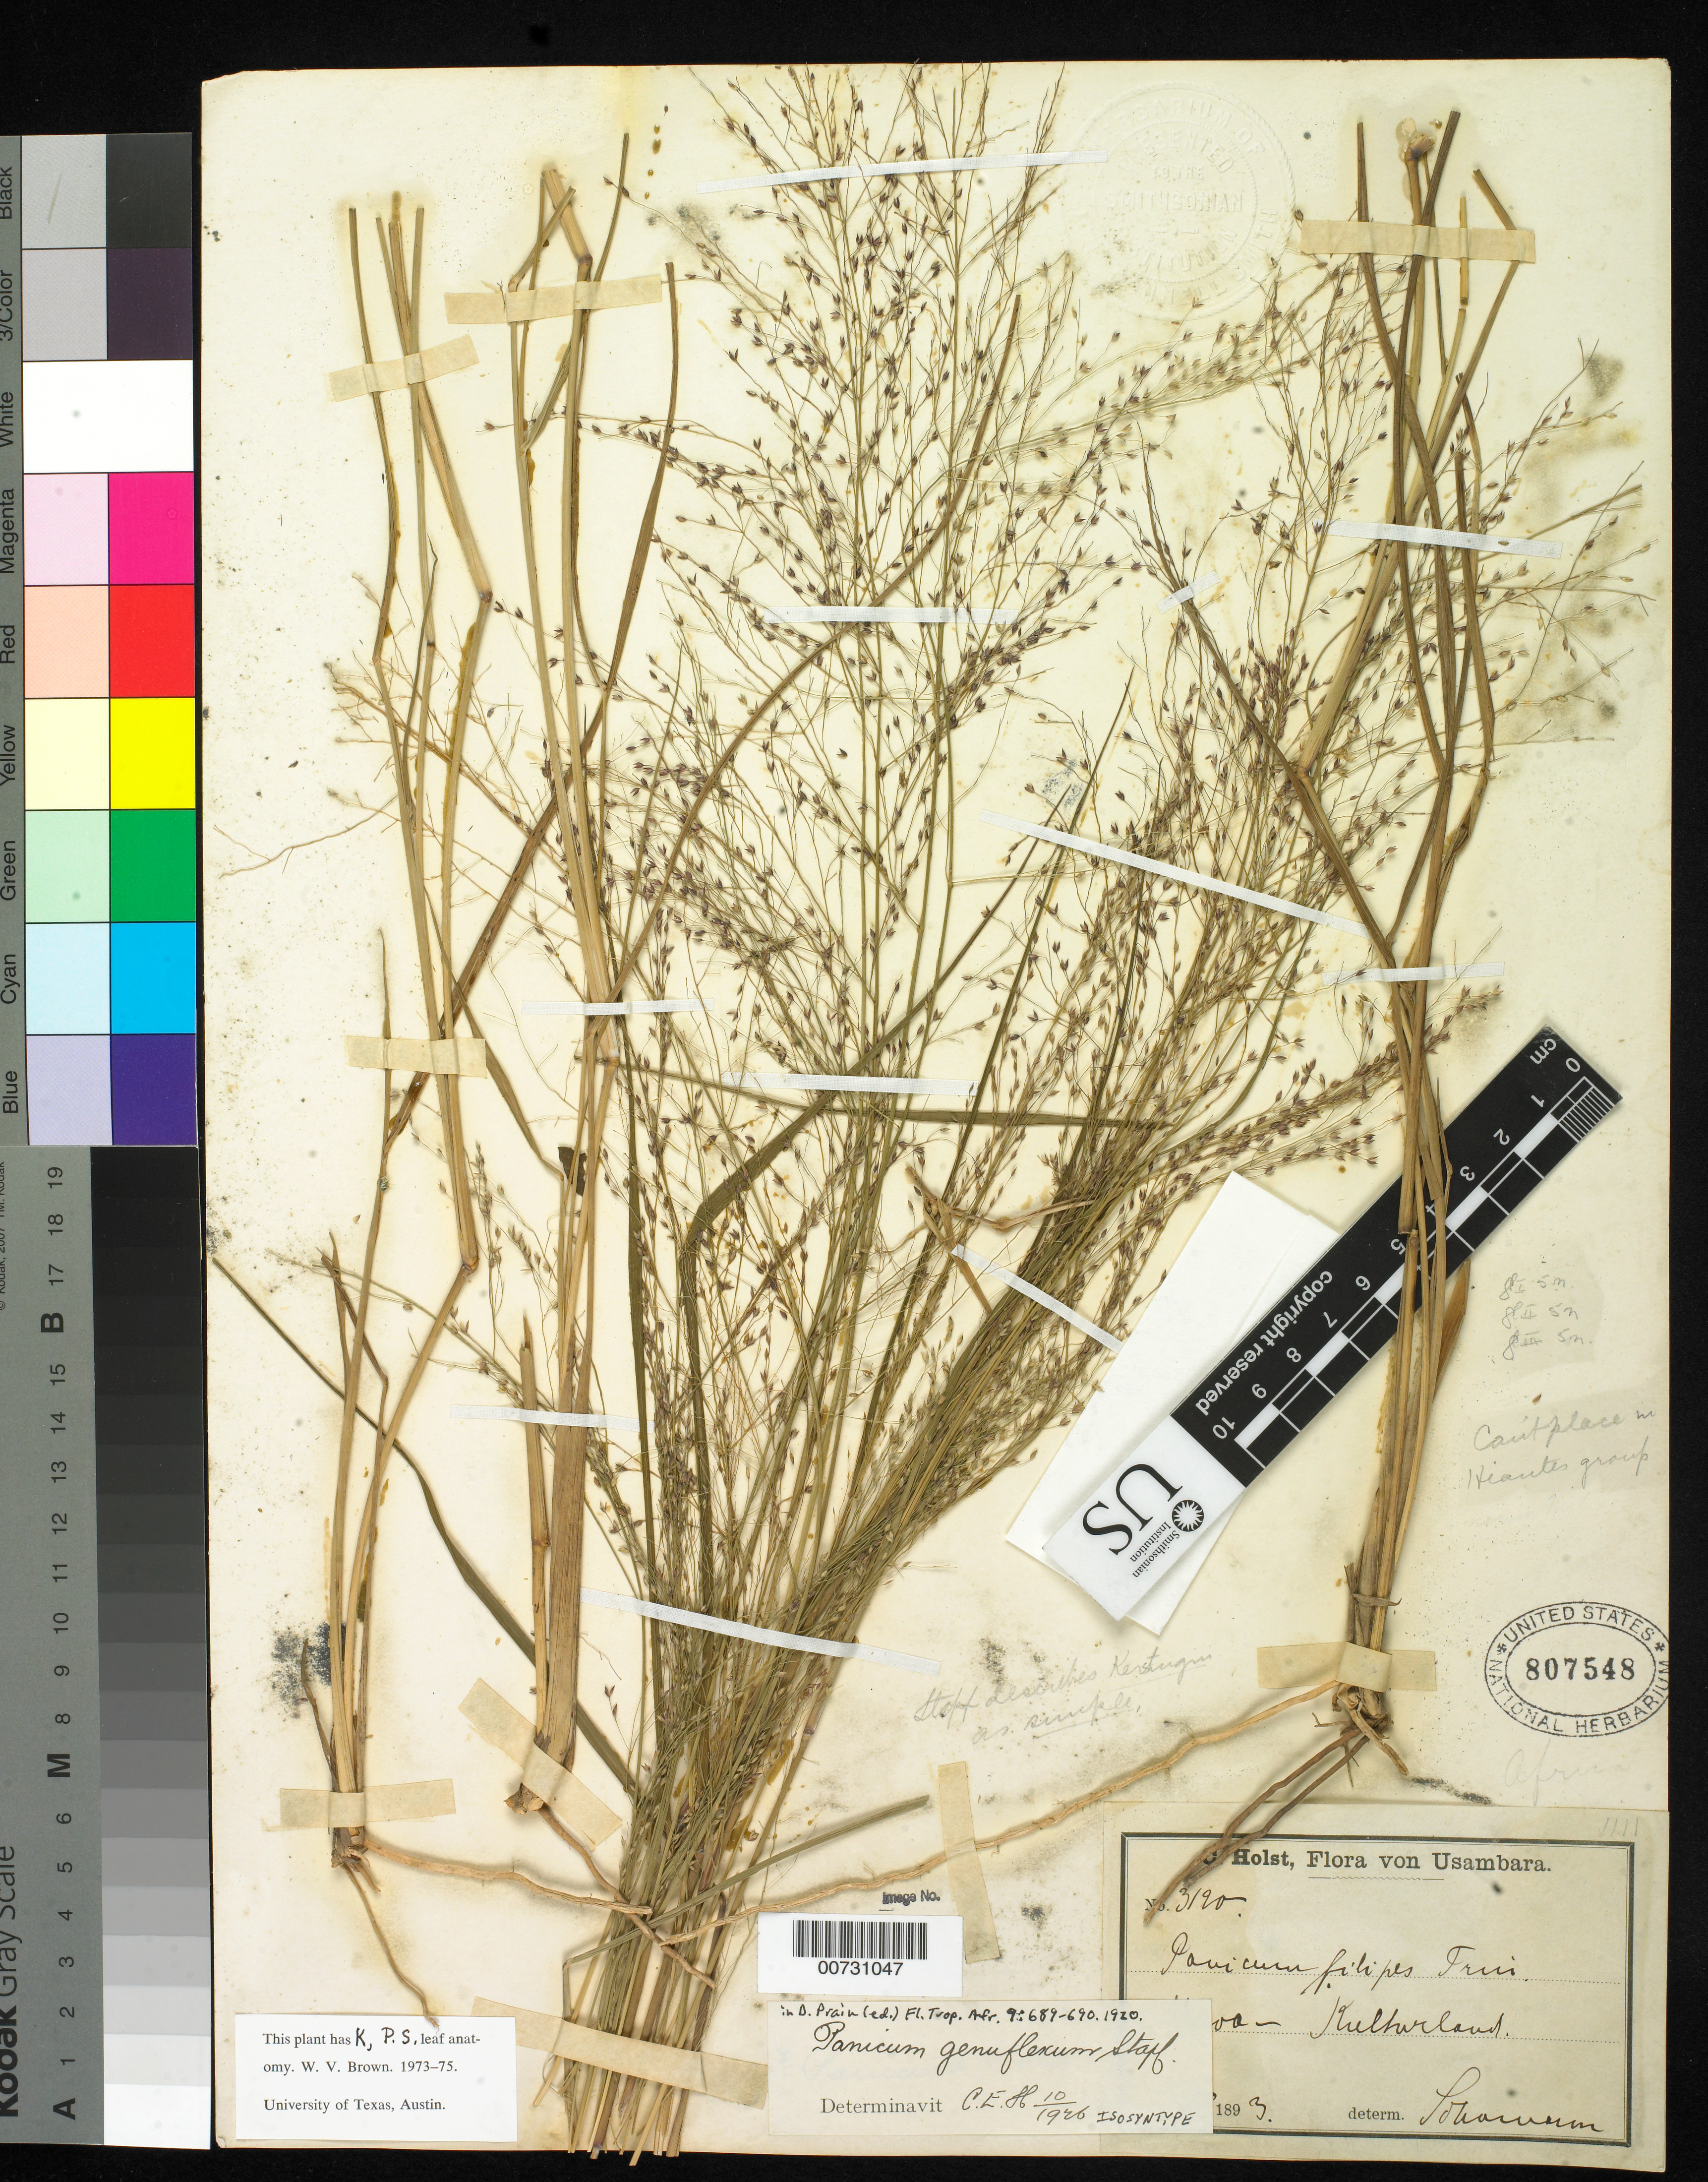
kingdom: Plantae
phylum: Tracheophyta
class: Liliopsida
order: Poales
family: Poaceae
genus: Panicum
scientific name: Panicum genuflexum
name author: Stapf in Prain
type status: Isosyntype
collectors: C. H. Holst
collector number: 3120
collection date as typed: Jul 1893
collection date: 1893-07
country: Tanzania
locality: Usambara, Muoa, Kulturland.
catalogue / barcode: US 807548